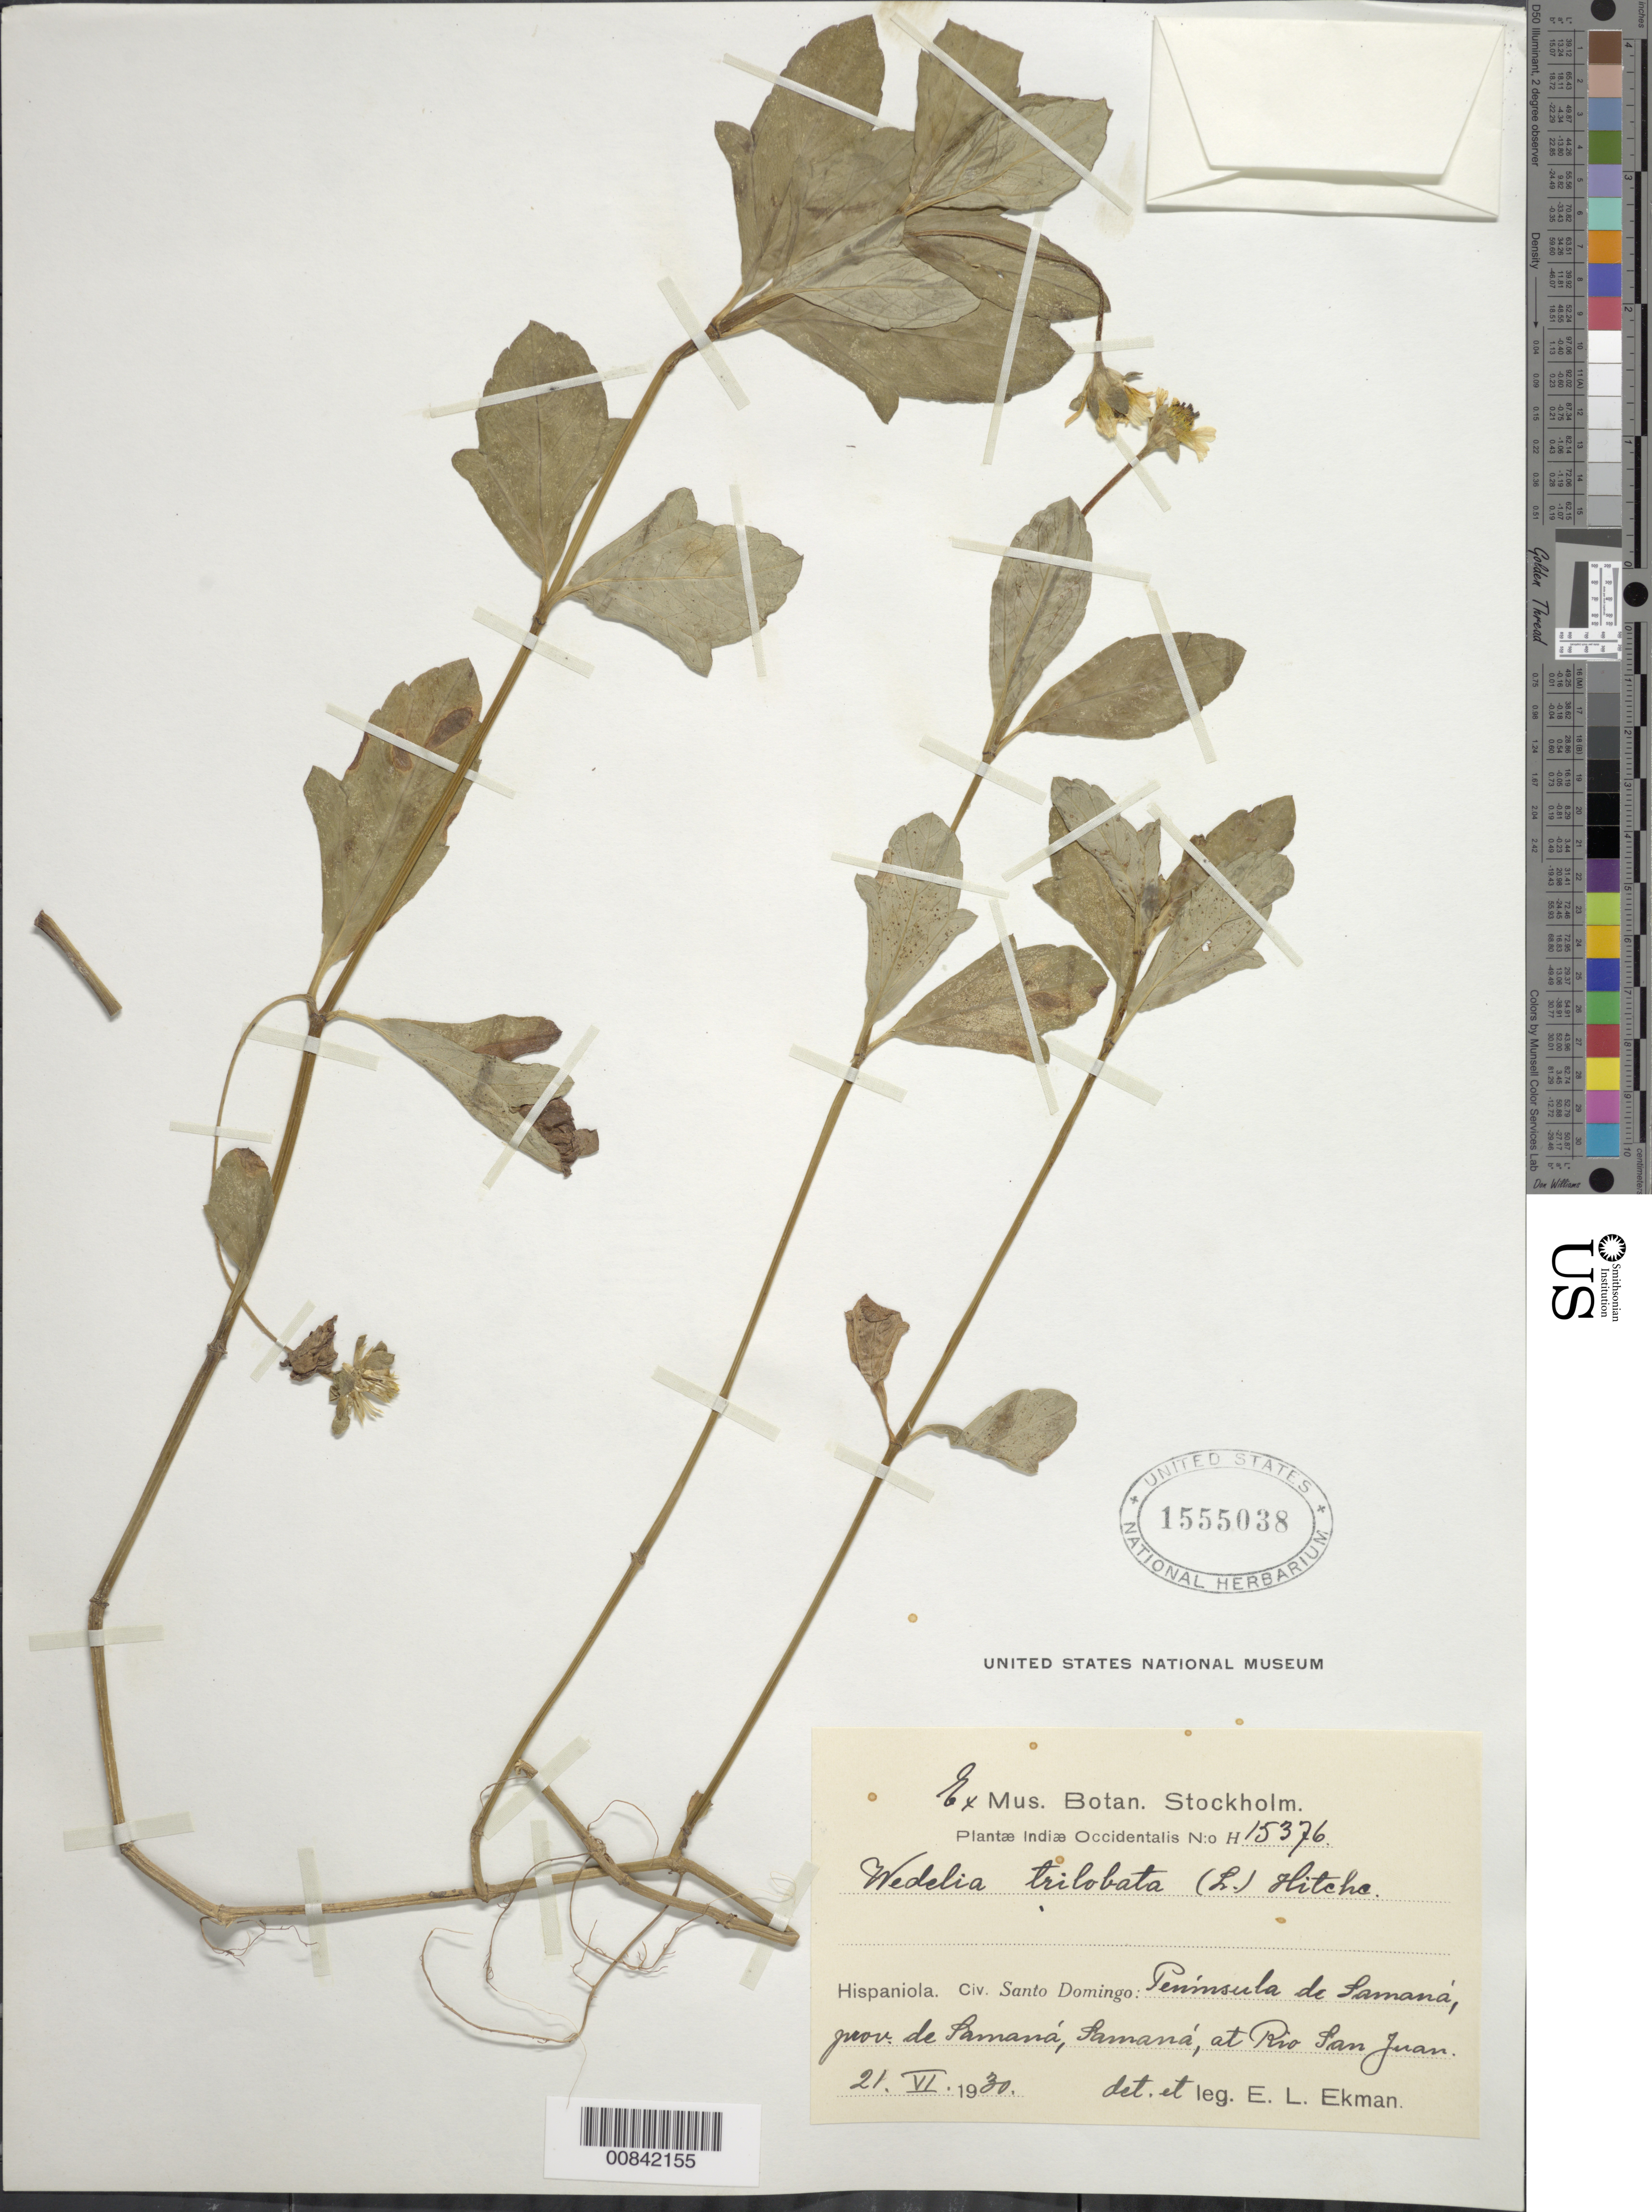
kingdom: Plantae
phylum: Tracheophyta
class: Magnoliopsida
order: Asterales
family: Asteraceae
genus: Sphagneticola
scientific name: Sphagneticola trilobata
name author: (L.) Pruski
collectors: E. L. Ekman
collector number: H 15376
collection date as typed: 21 Jun 1930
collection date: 1930-06-21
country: Dominican Republic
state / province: Samana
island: Hispaniola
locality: Peninsula de Samaná, Samaná, at Rio San Juan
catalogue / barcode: US 1555038